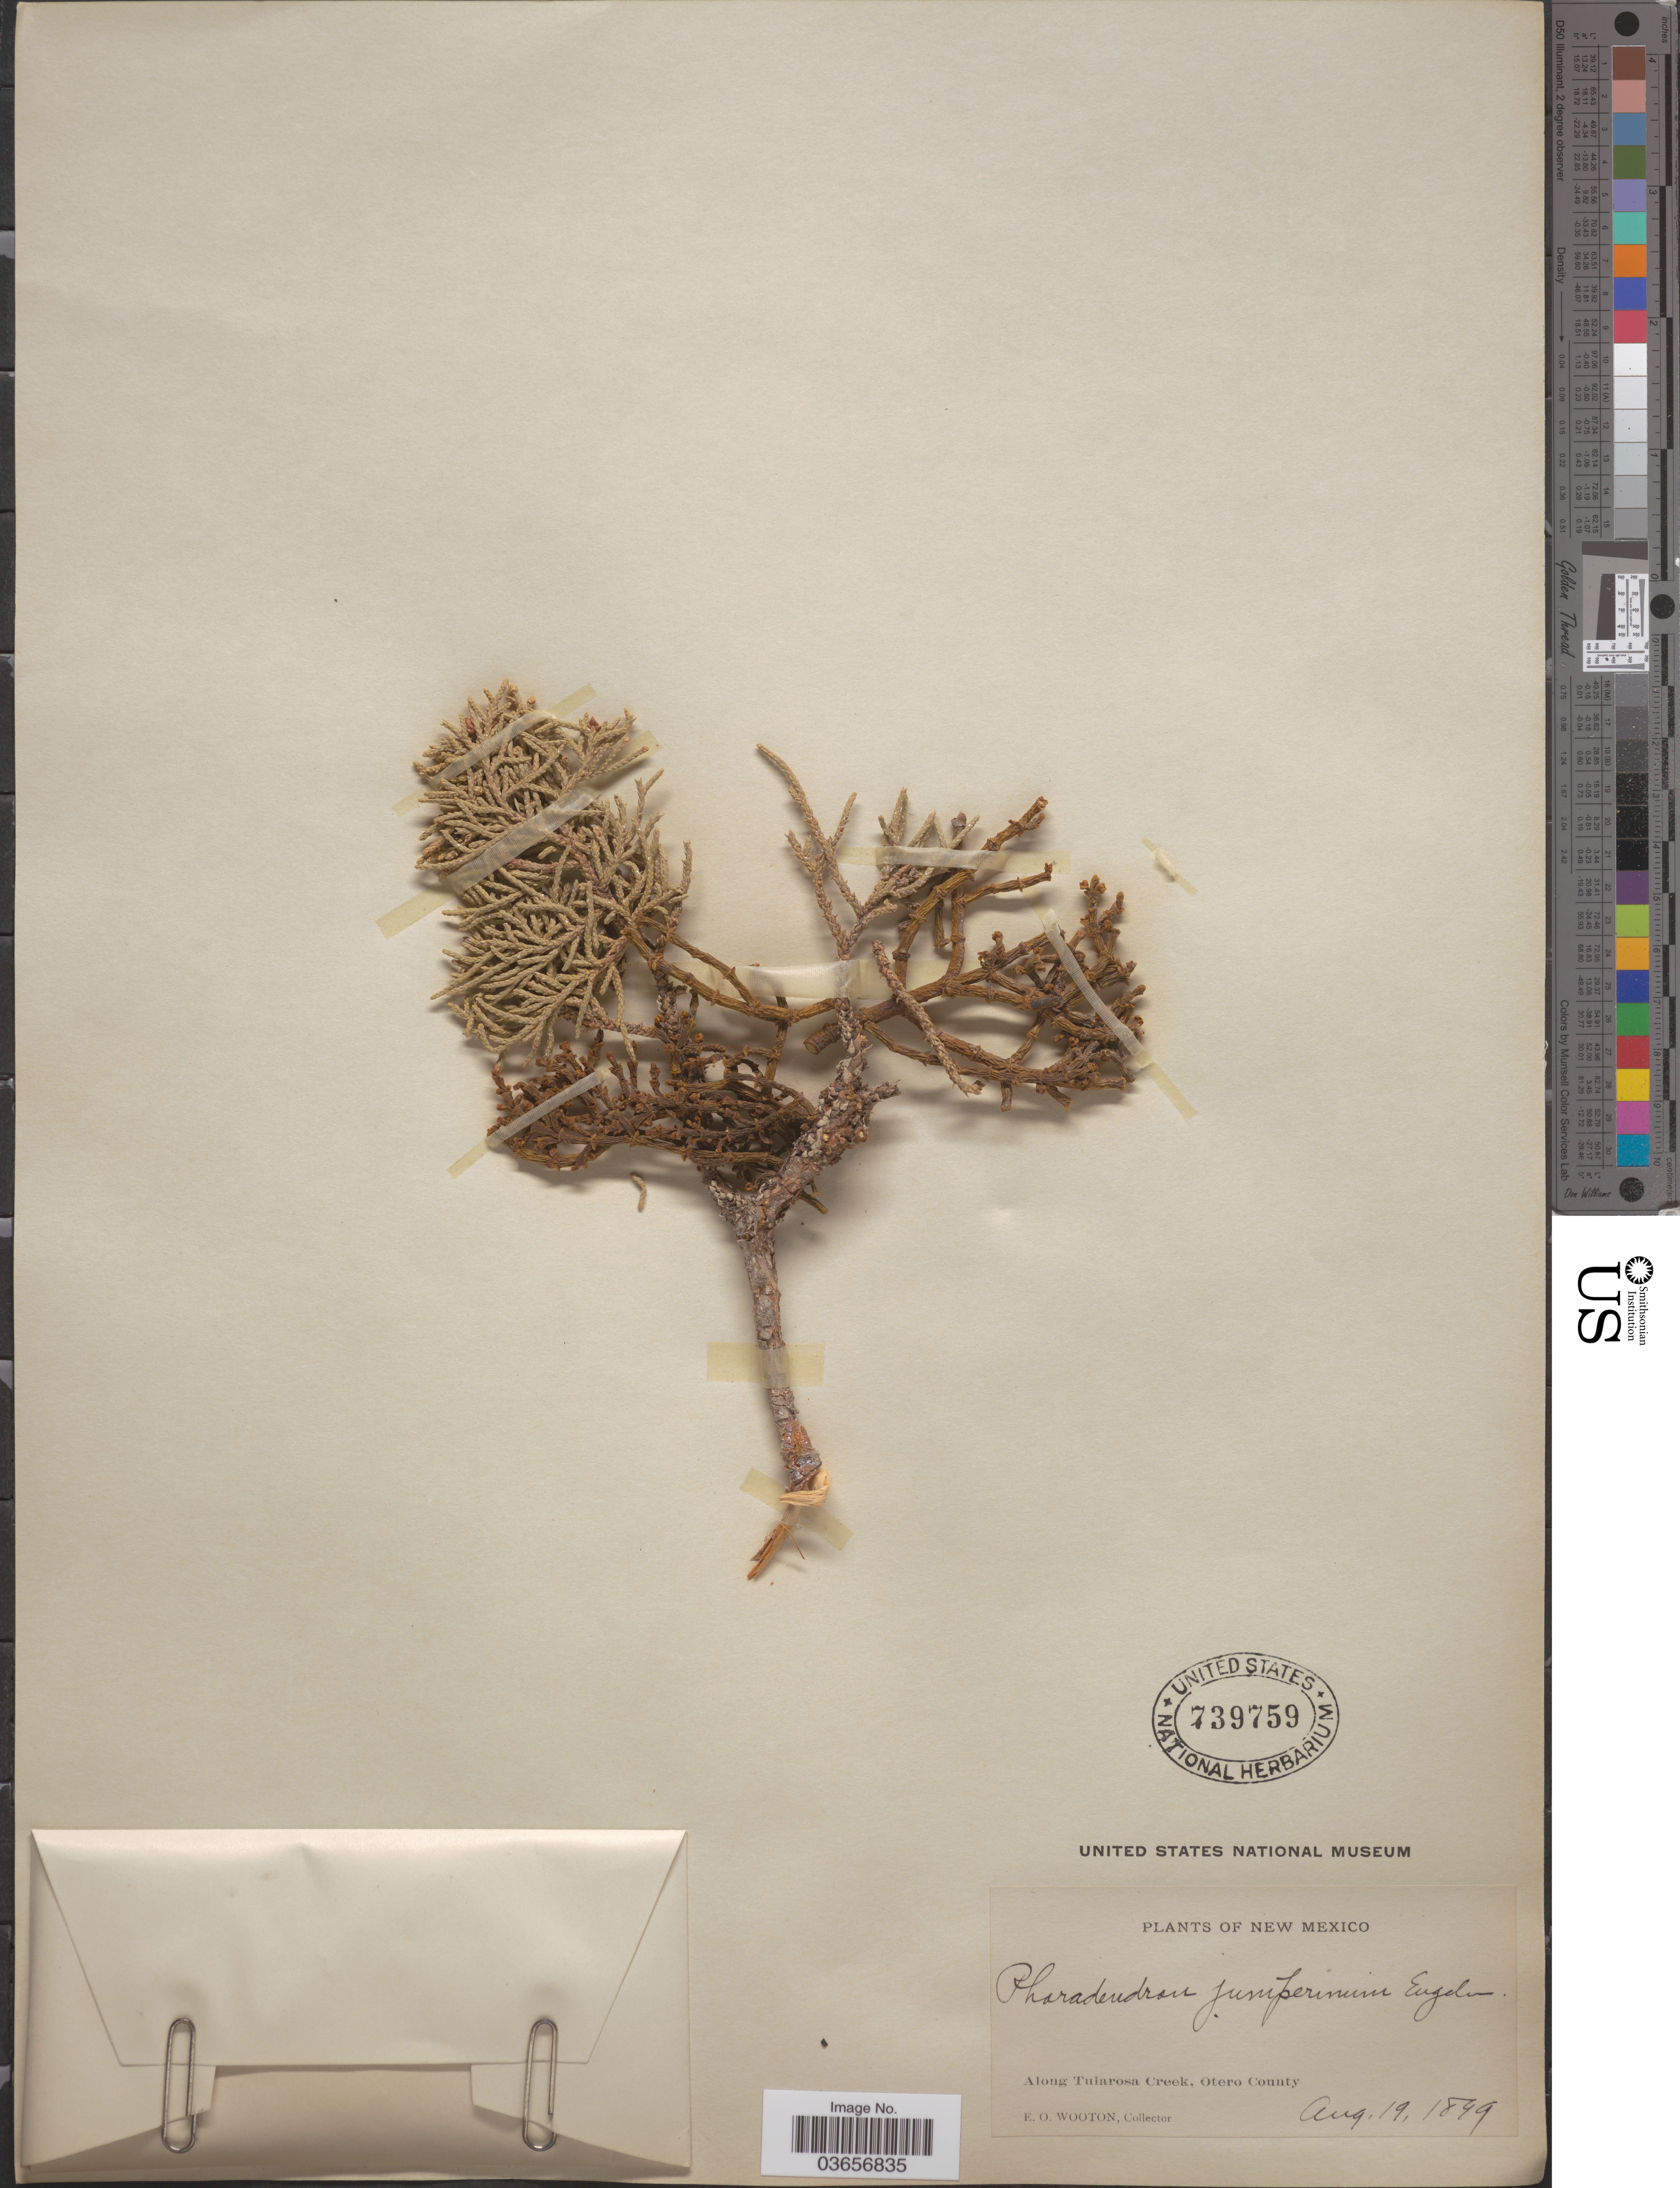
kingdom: Plantae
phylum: Tracheophyta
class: Magnoliopsida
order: Santalales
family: Viscaceae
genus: Phoradendron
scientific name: Phoradendron juniperinum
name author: Engelm. ex A. Gray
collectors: E. O. Wooton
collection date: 1899-08-19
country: United States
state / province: New Mexico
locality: Along Tularosa Creek, Otero County.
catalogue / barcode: US 739759